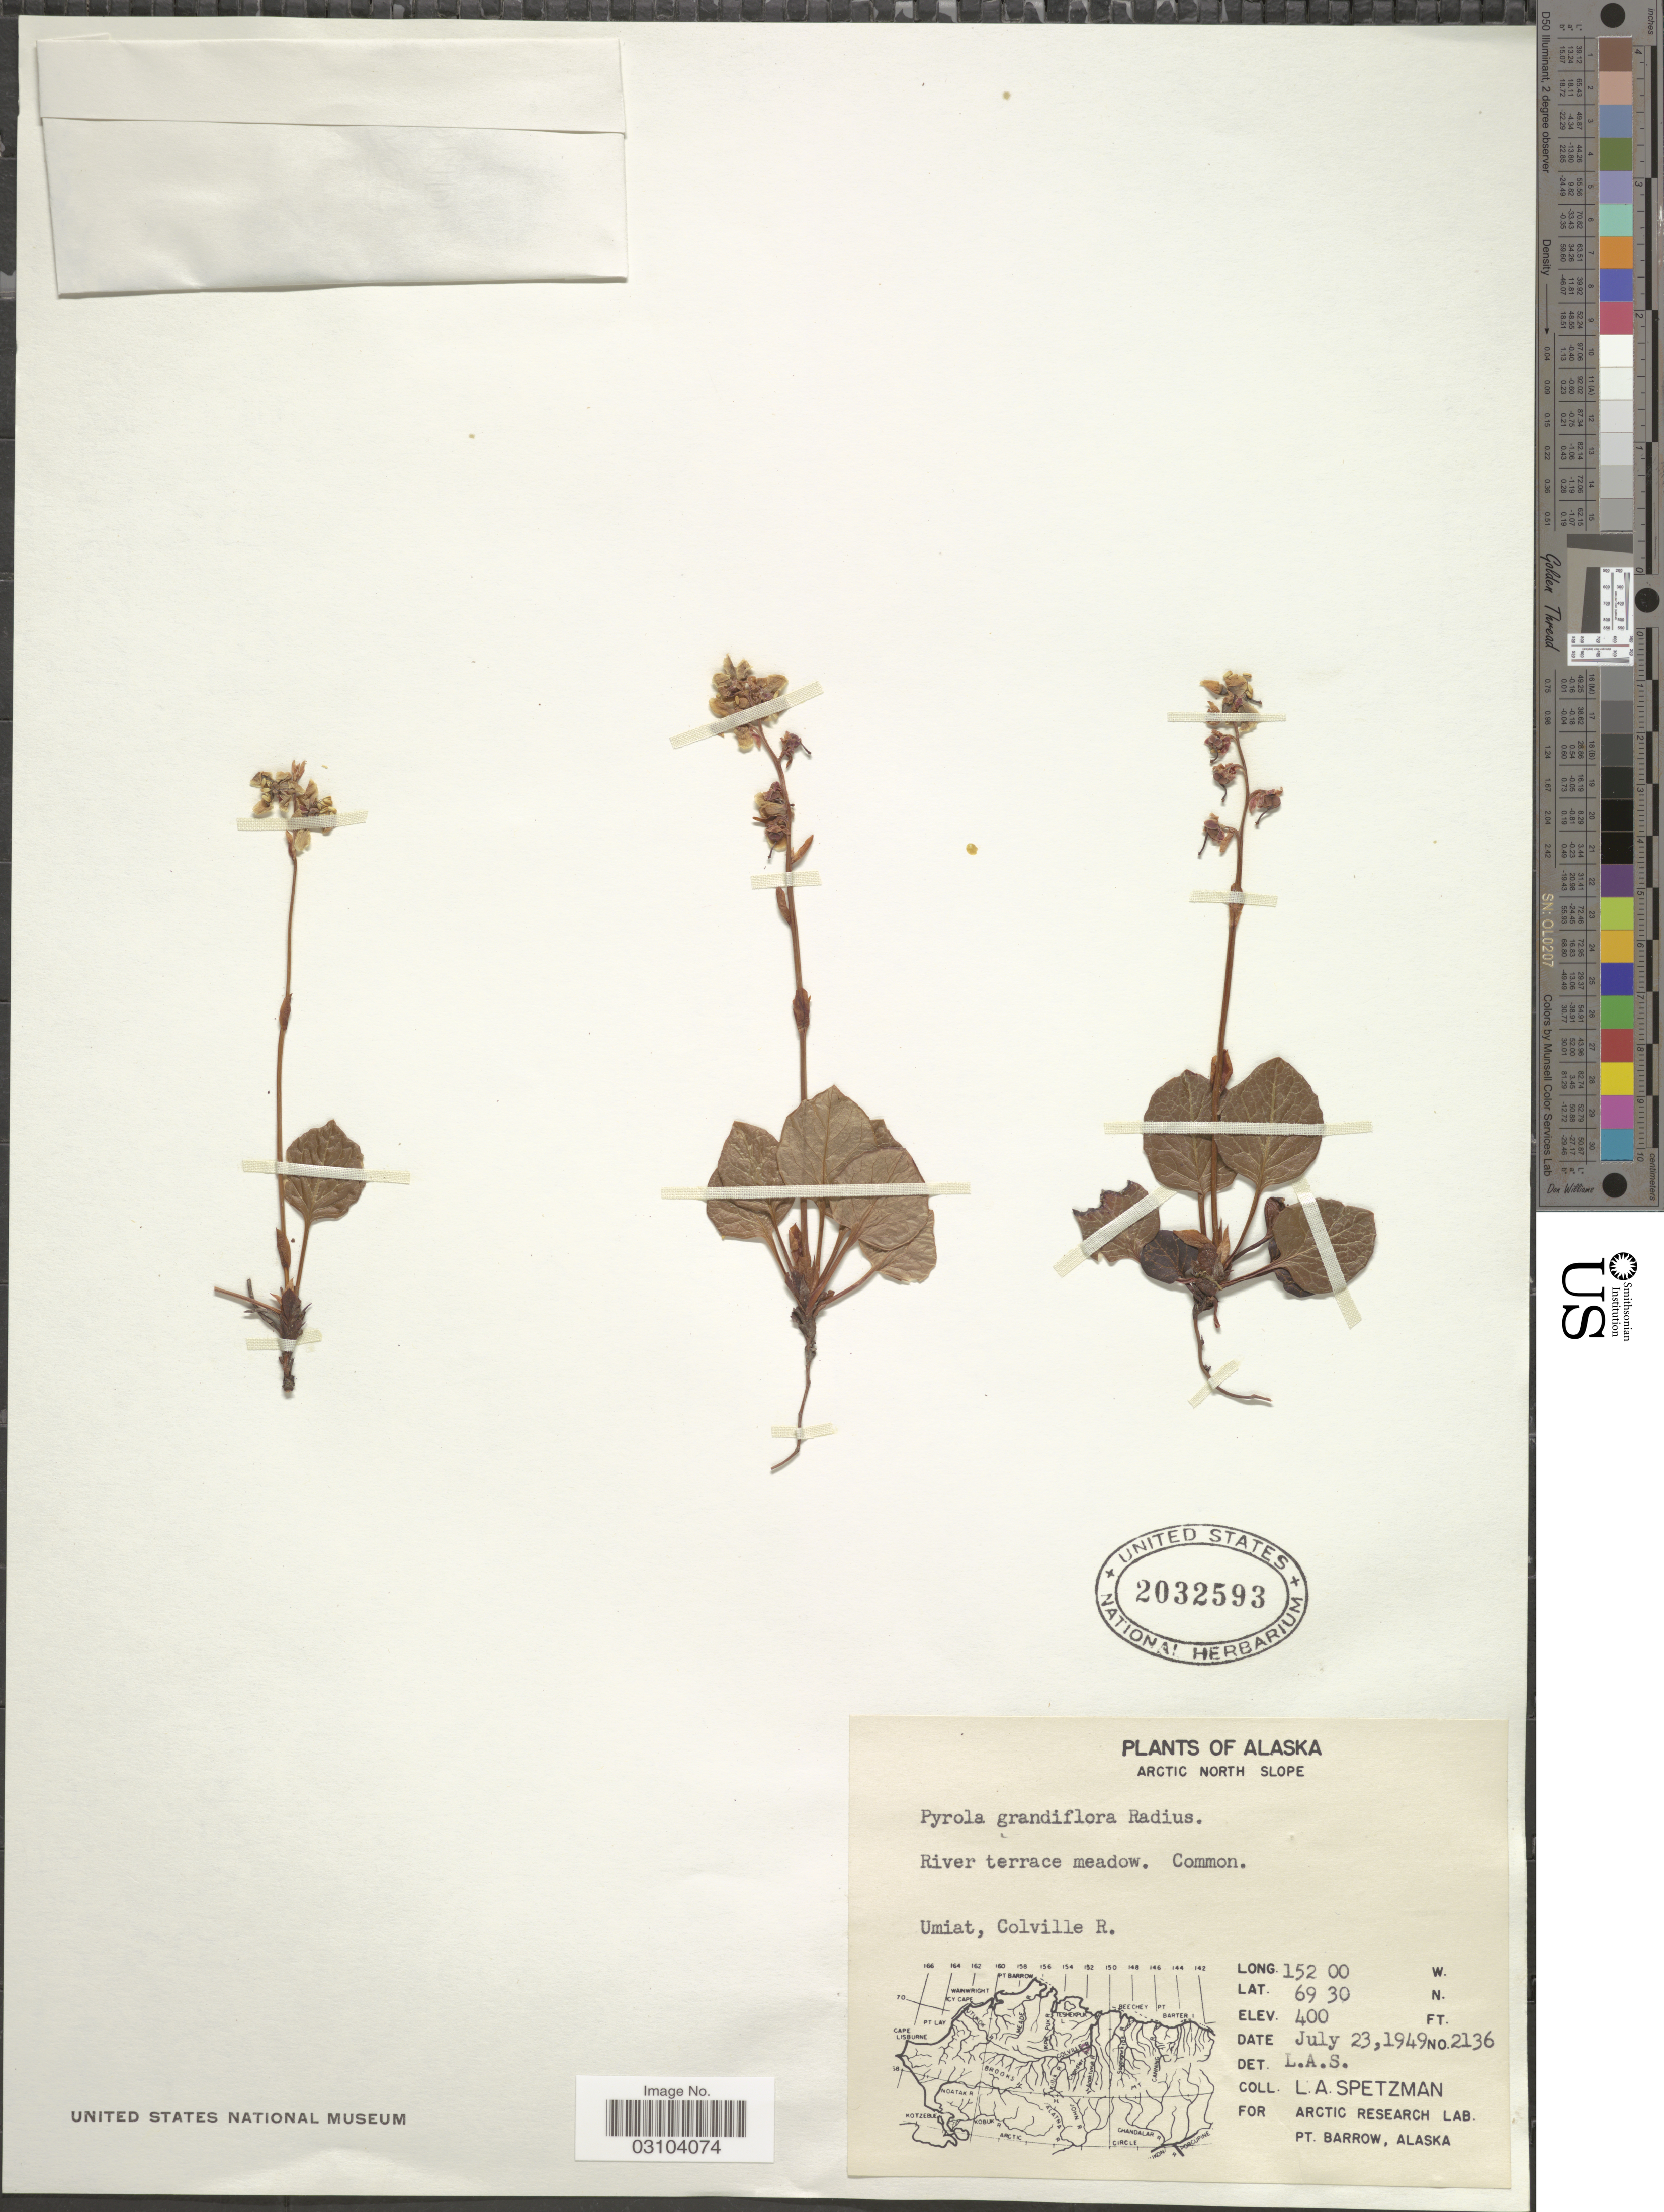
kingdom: Plantae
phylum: Tracheophyta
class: Magnoliopsida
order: Ericales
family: Ericaceae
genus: Pyrola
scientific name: Pyrola grandiflora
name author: Radius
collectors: L. Spetzman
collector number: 2136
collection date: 1949-07-23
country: United States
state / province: Alaska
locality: Arctic North Slope. Umiat, Colville R.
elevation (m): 122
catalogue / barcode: US 2032593